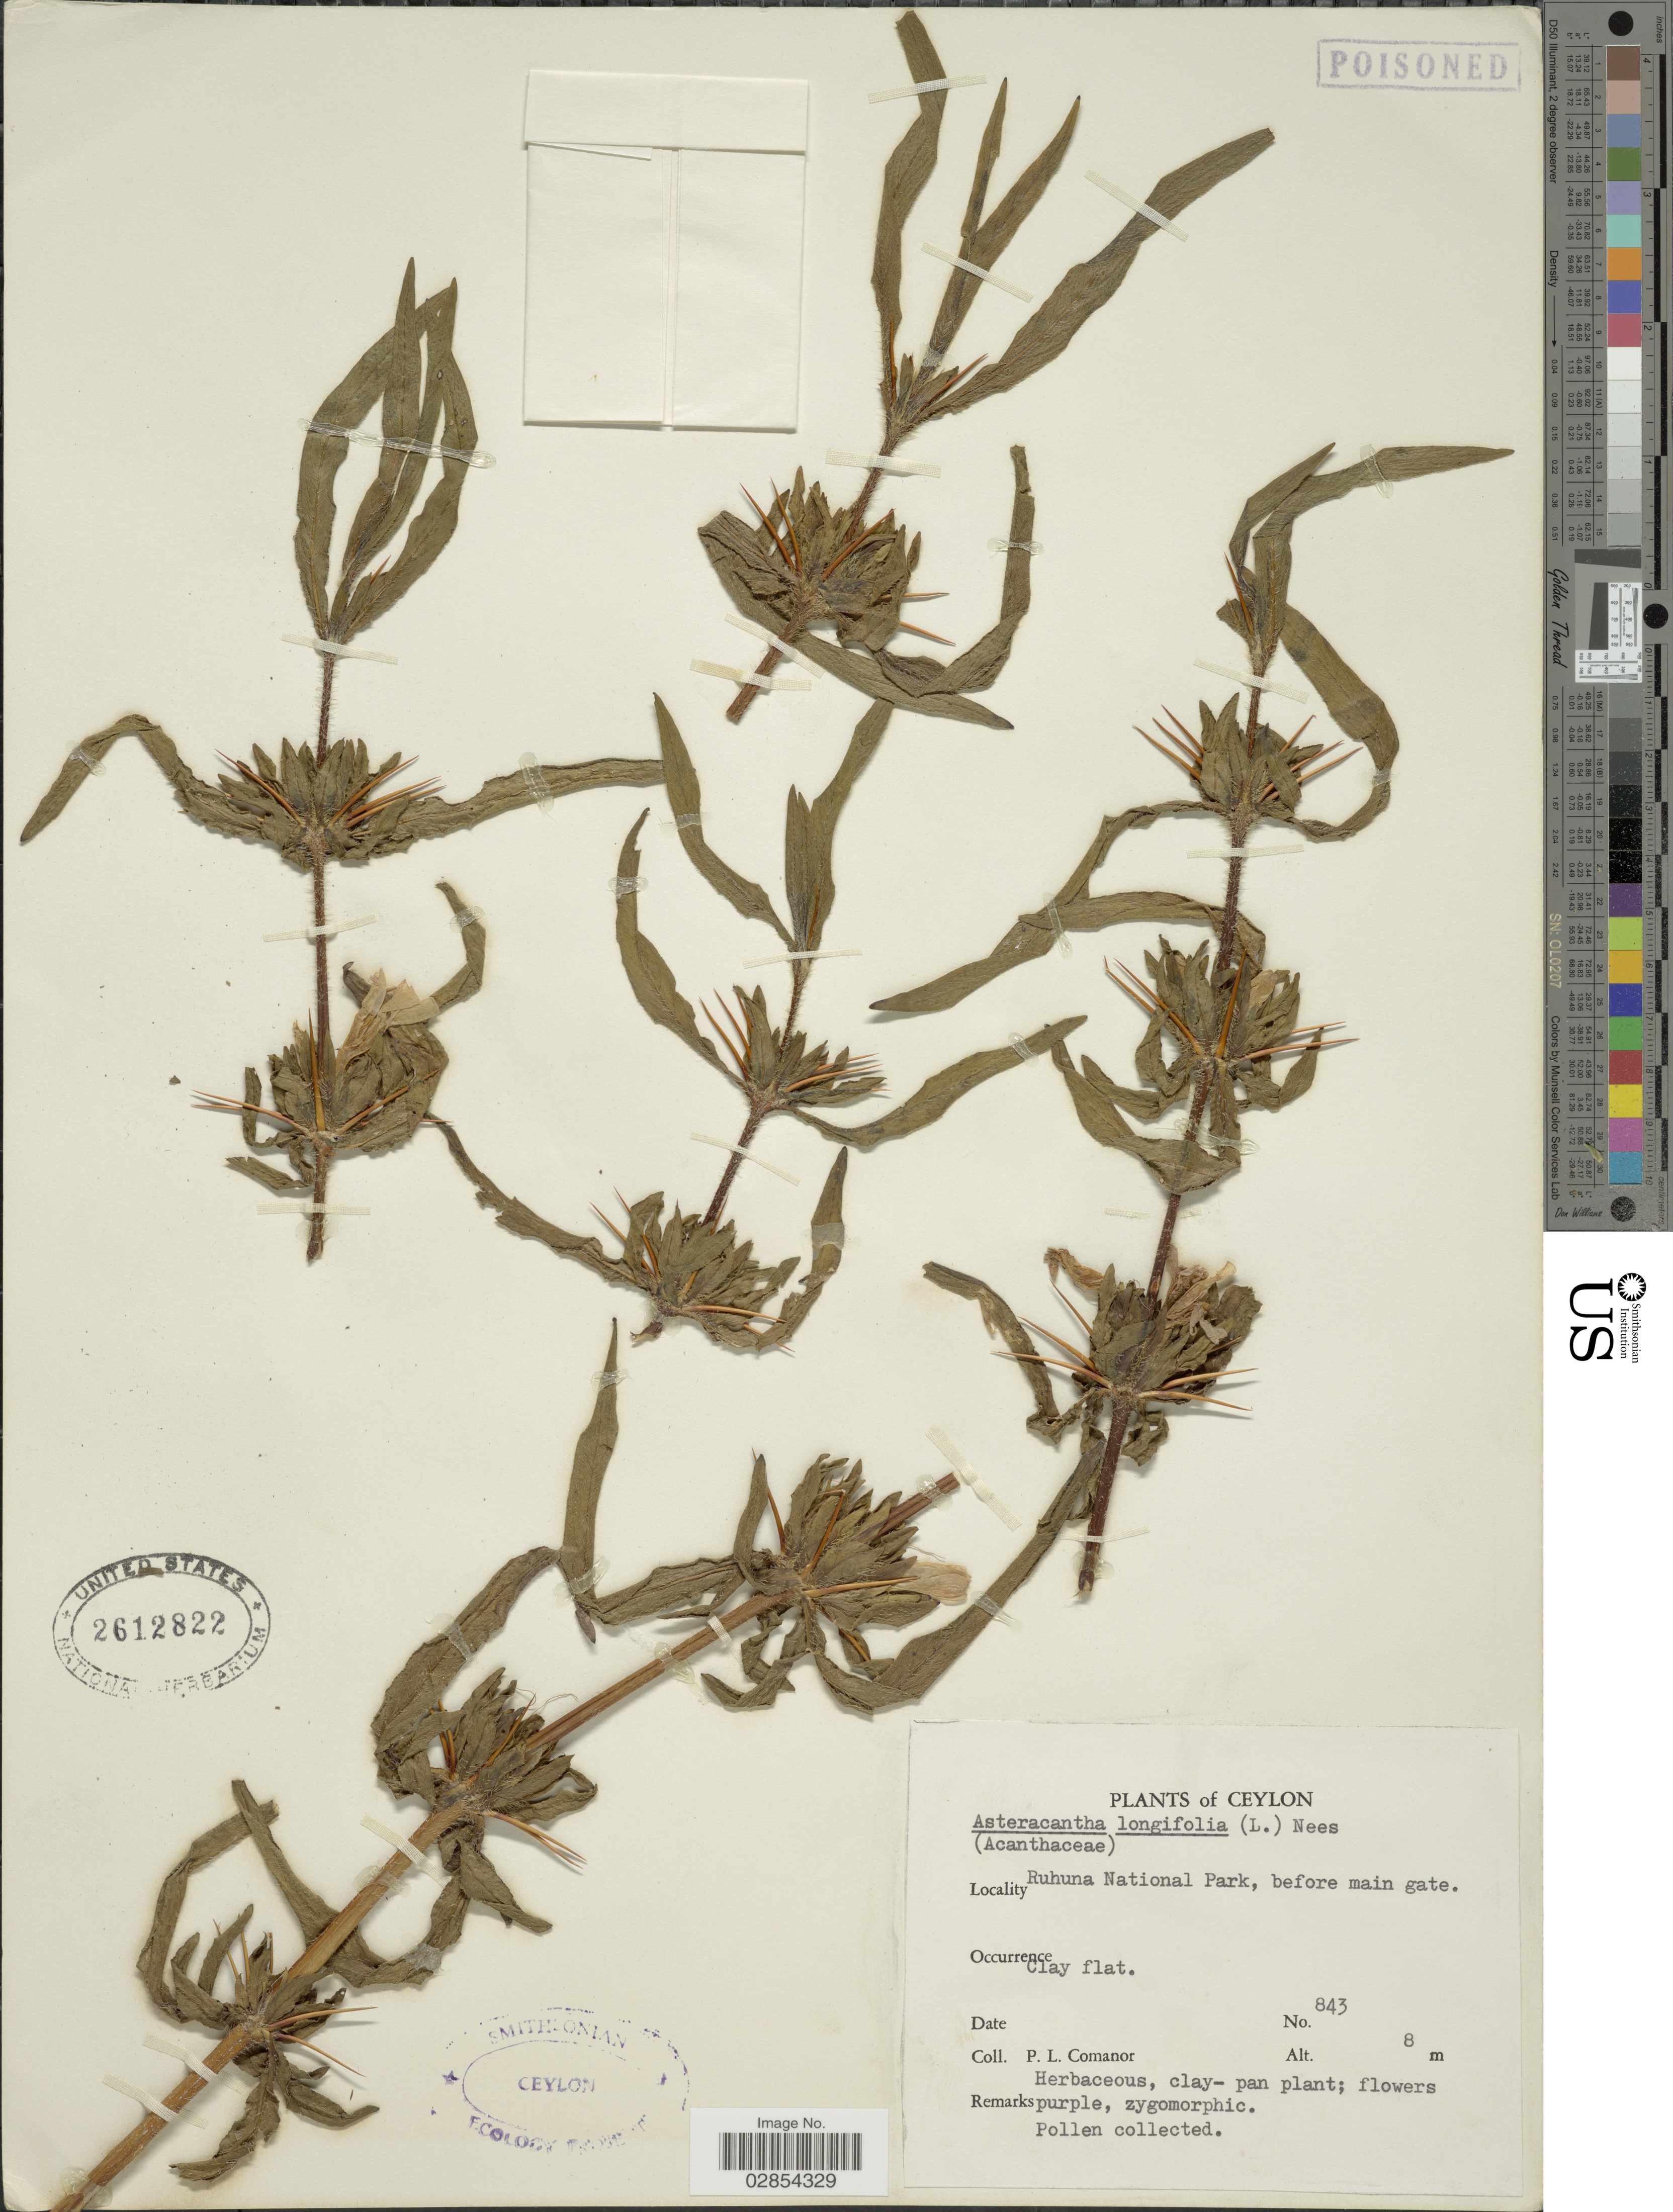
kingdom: Plantae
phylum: Tracheophyta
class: Magnoliopsida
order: Lamiales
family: Acanthaceae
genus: Asteracantha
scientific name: Asteracantha auriculata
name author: Nees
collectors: P. Comanor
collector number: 843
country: Sri Lanka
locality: Ceylon. Ruhuna National Park, before main gate.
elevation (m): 8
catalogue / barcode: US 2612822